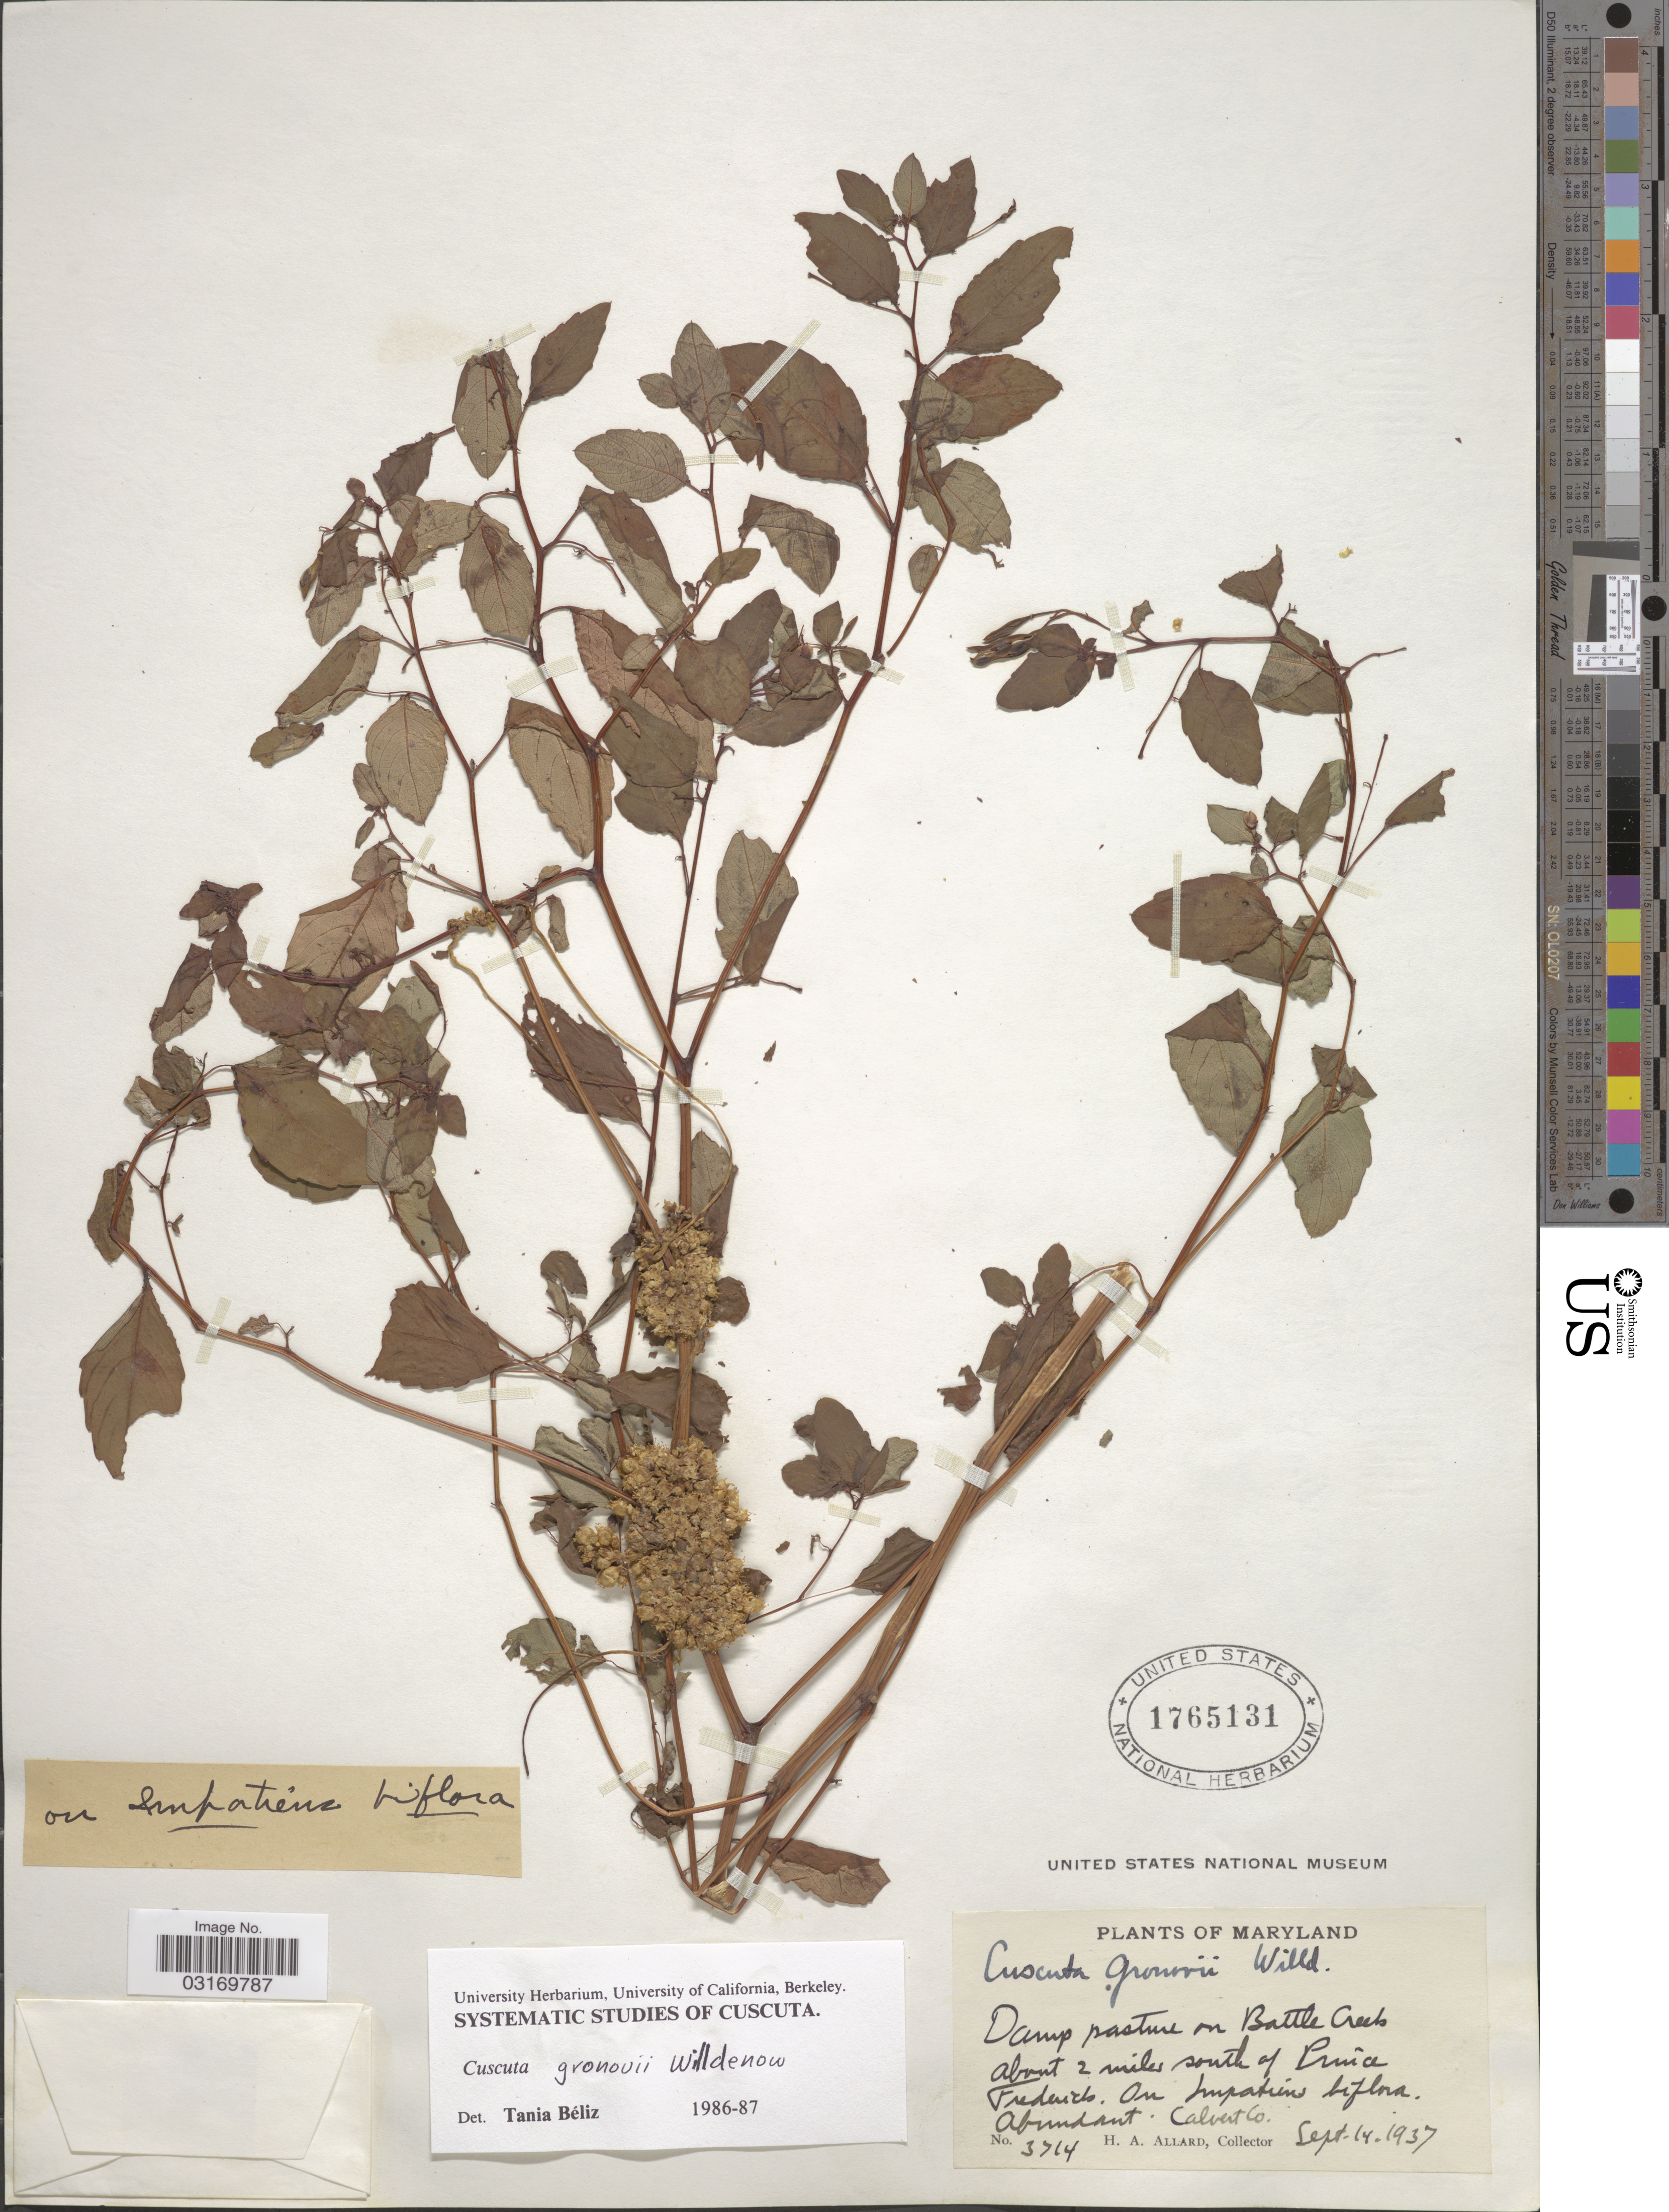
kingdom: Plantae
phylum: Tracheophyta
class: Magnoliopsida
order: Solanales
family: Convolvulaceae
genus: Cuscuta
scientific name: Cuscuta gronovii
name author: Willd. ex Schult.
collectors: H. A. Allard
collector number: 3714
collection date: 1937-09-14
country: United States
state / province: Maryland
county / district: Calvert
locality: Damp pasture on Battle Creek, about 2 miles south of Prince Frederick. Calvert Co.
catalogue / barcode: US 1765131